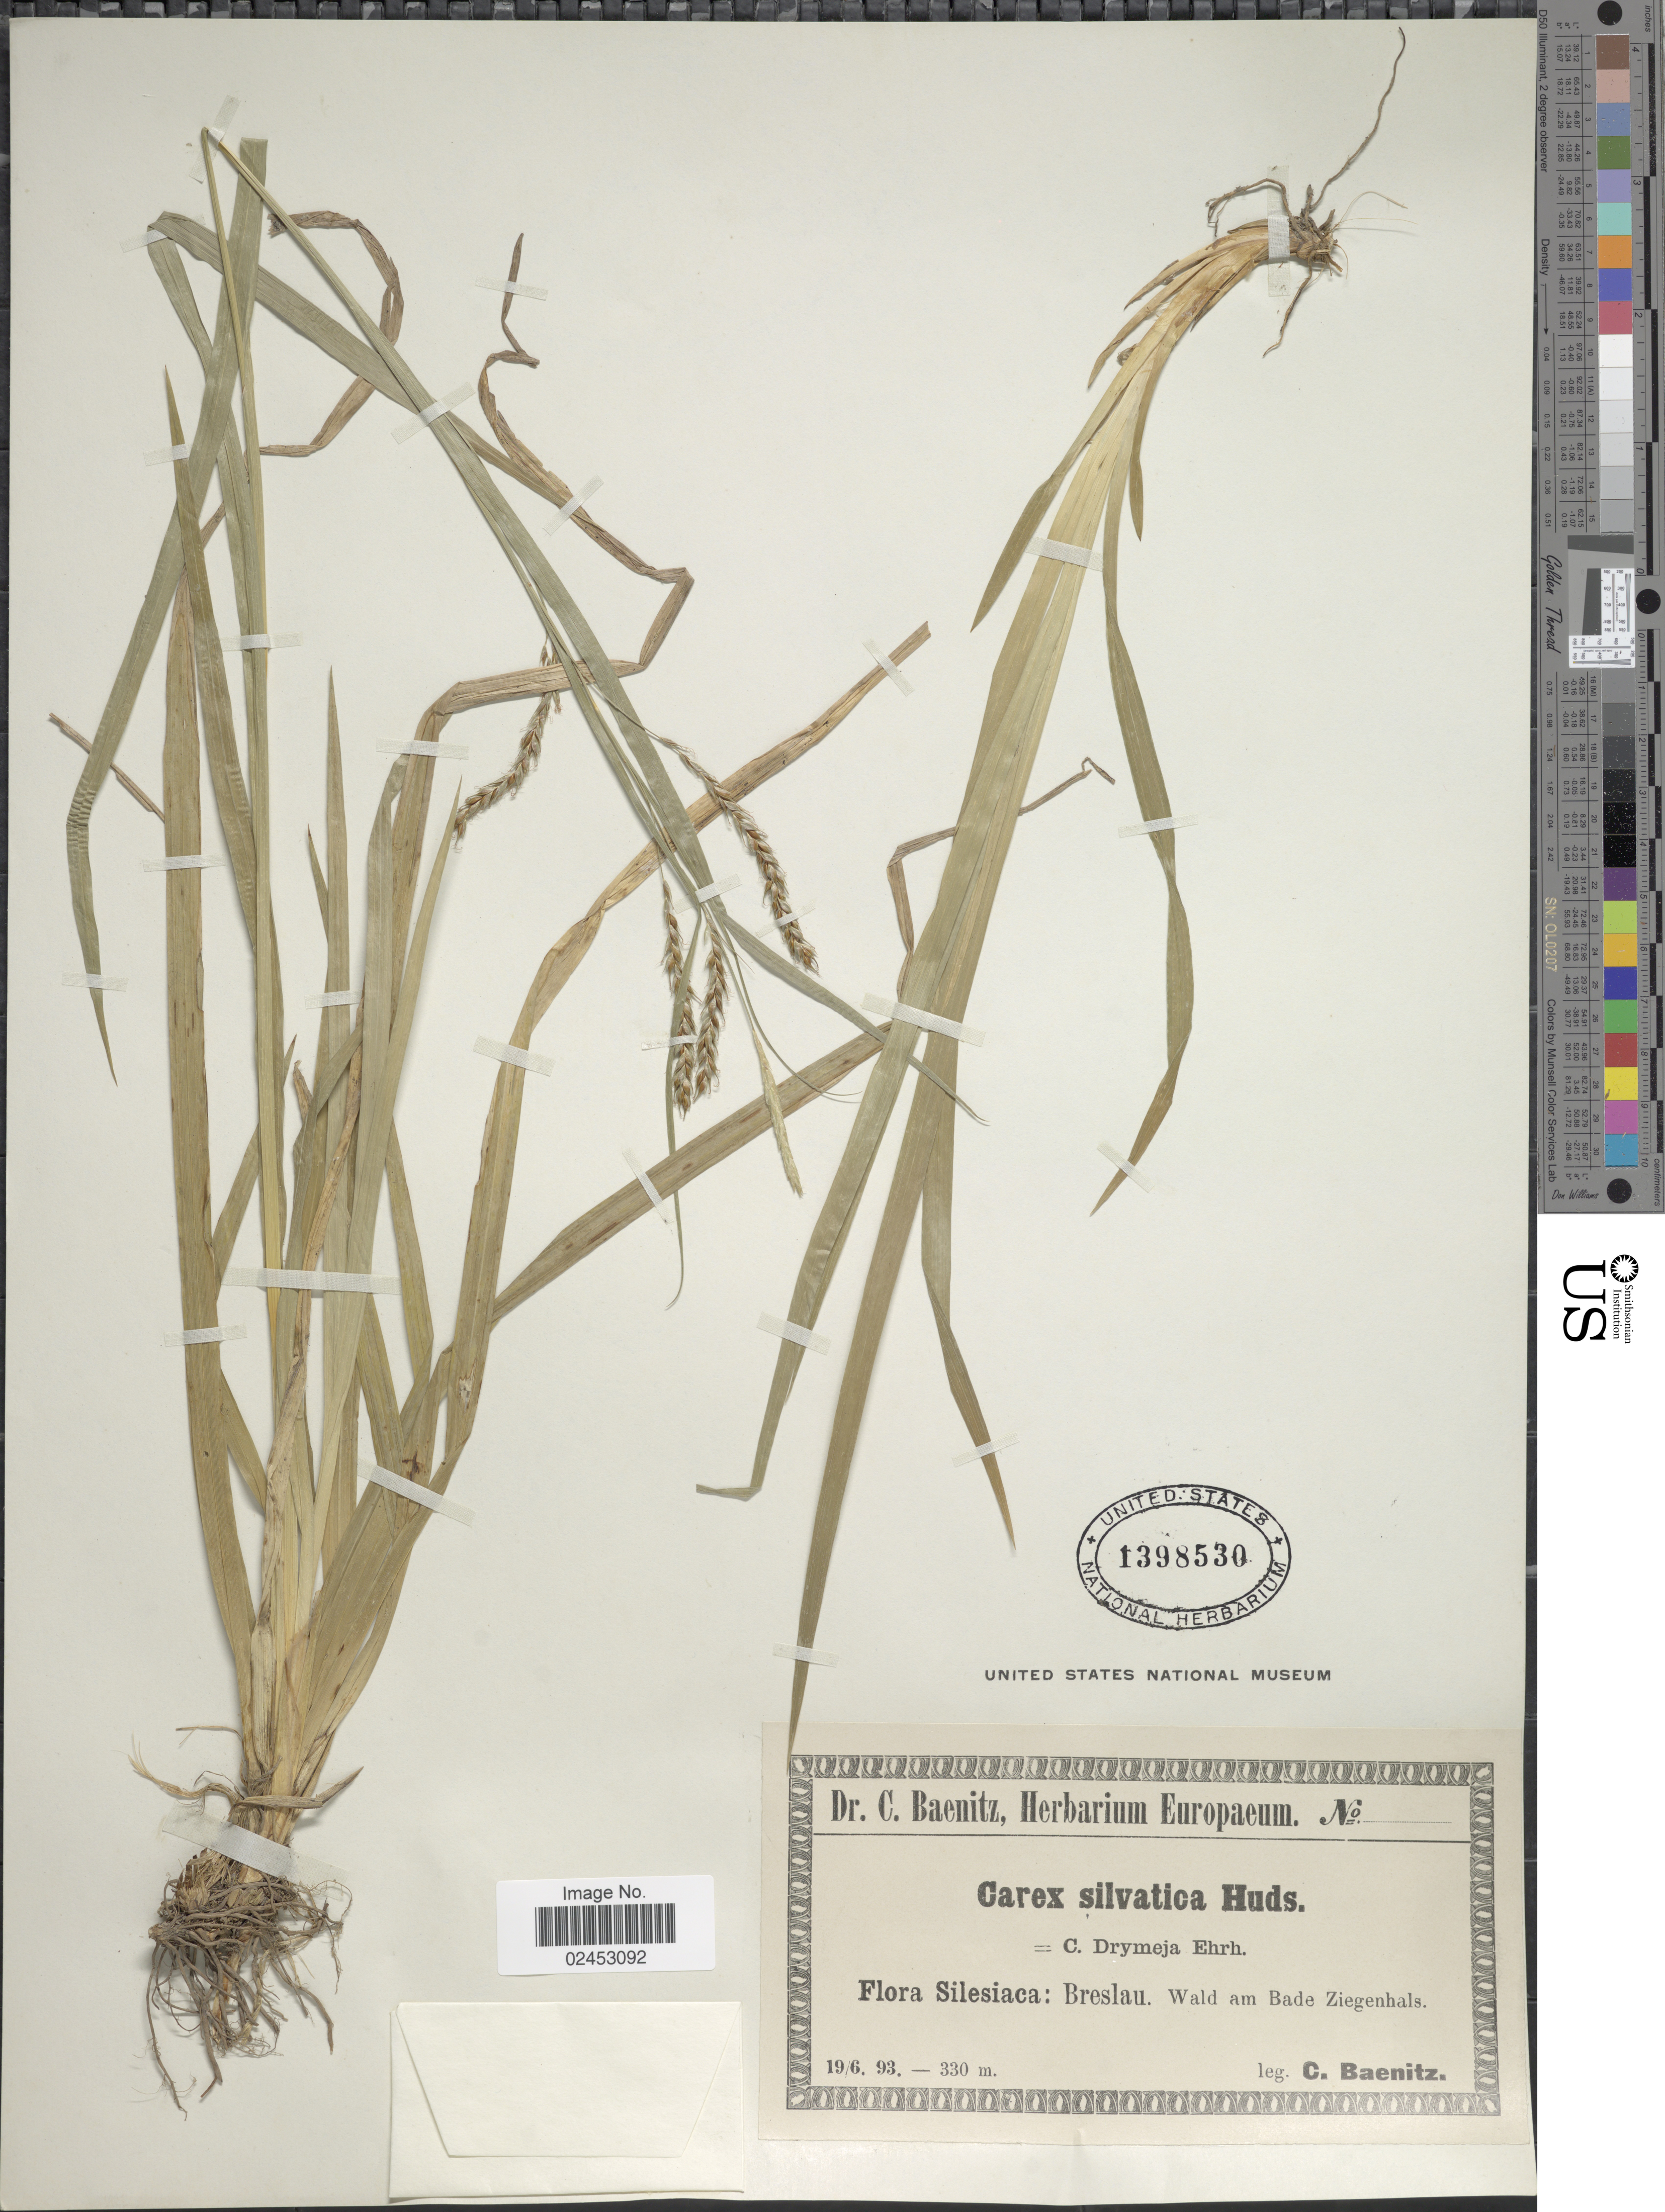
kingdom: Plantae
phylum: Tracheophyta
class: Liliopsida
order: Poales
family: Cyperaceae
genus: Carex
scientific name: Carex sylvatica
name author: Huds.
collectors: C. G. Baenitz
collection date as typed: Transcribed d/m/y: 19/6/93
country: Poland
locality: Silesiaca: Breslau, Wald am Bade Ziegenhals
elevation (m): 330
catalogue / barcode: US 1398530